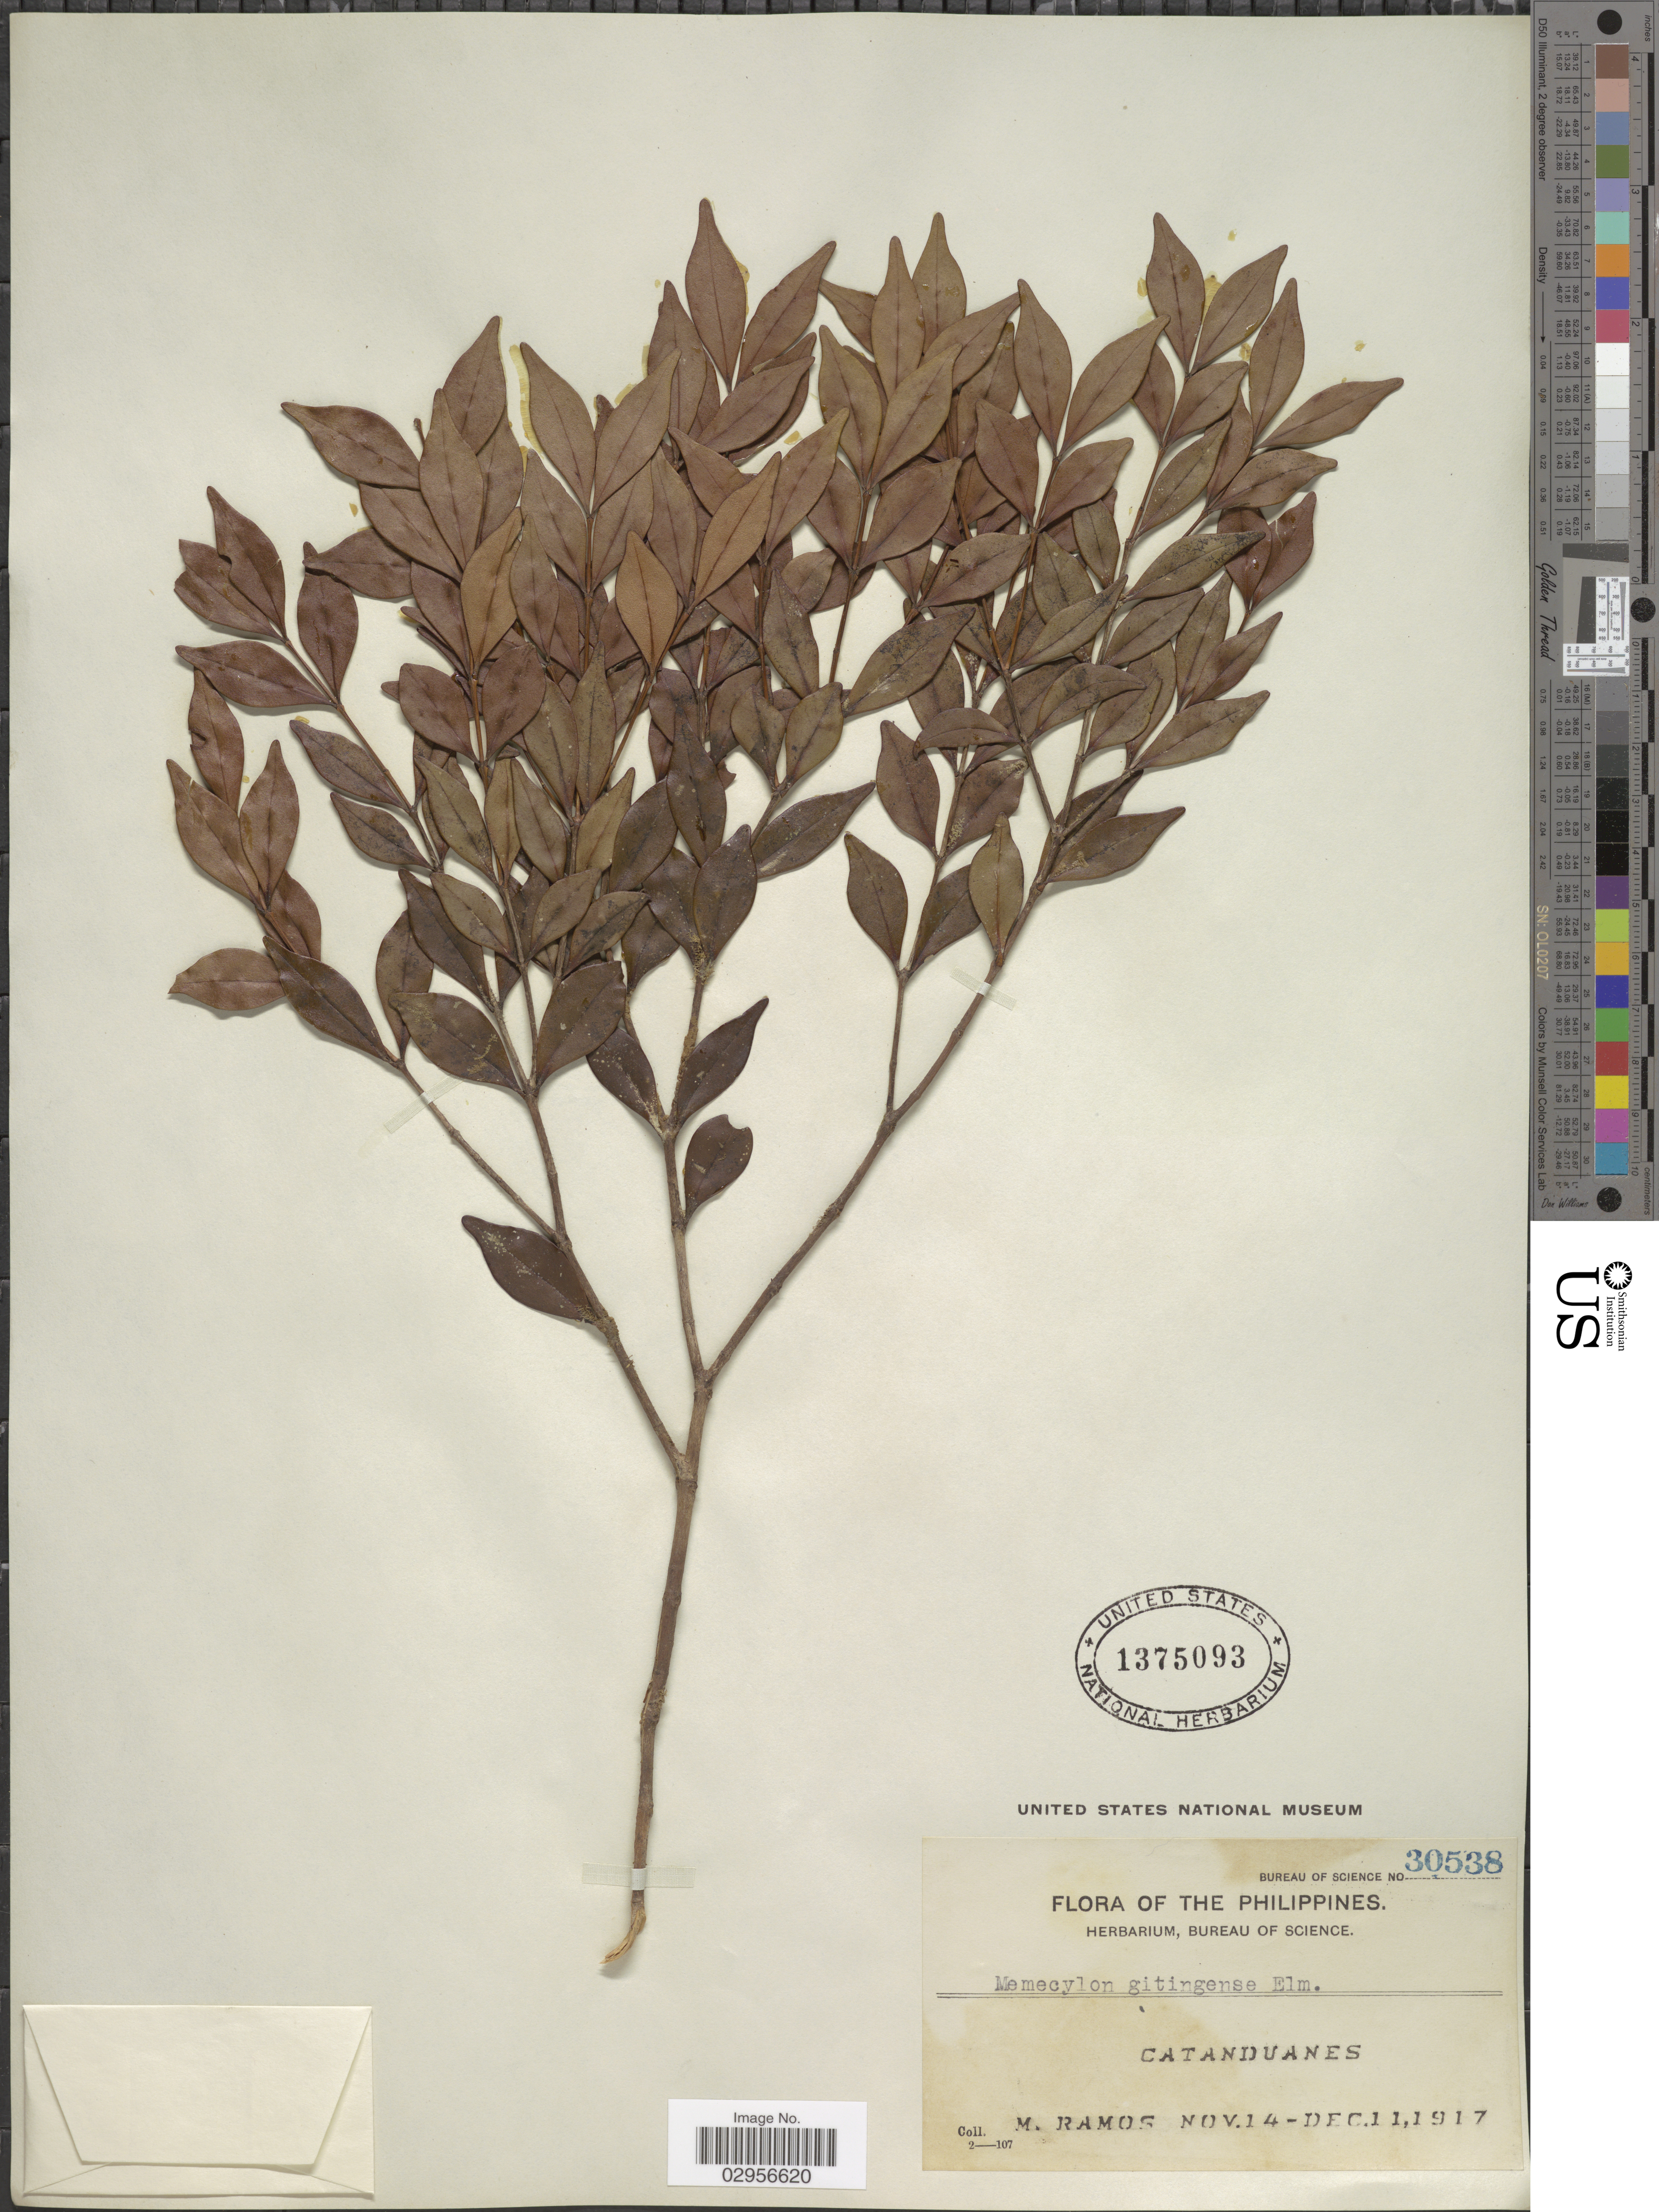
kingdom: Plantae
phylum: Tracheophyta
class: Magnoliopsida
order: Myrtales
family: Melastomataceae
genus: Memecylon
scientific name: Memecylon gitingense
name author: Elmer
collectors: M. Ramos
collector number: Bureau of Science 30538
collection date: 1917-11-14/1917-12-11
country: Philippines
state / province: Bicol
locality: Catanduanes.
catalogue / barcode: US 1375093